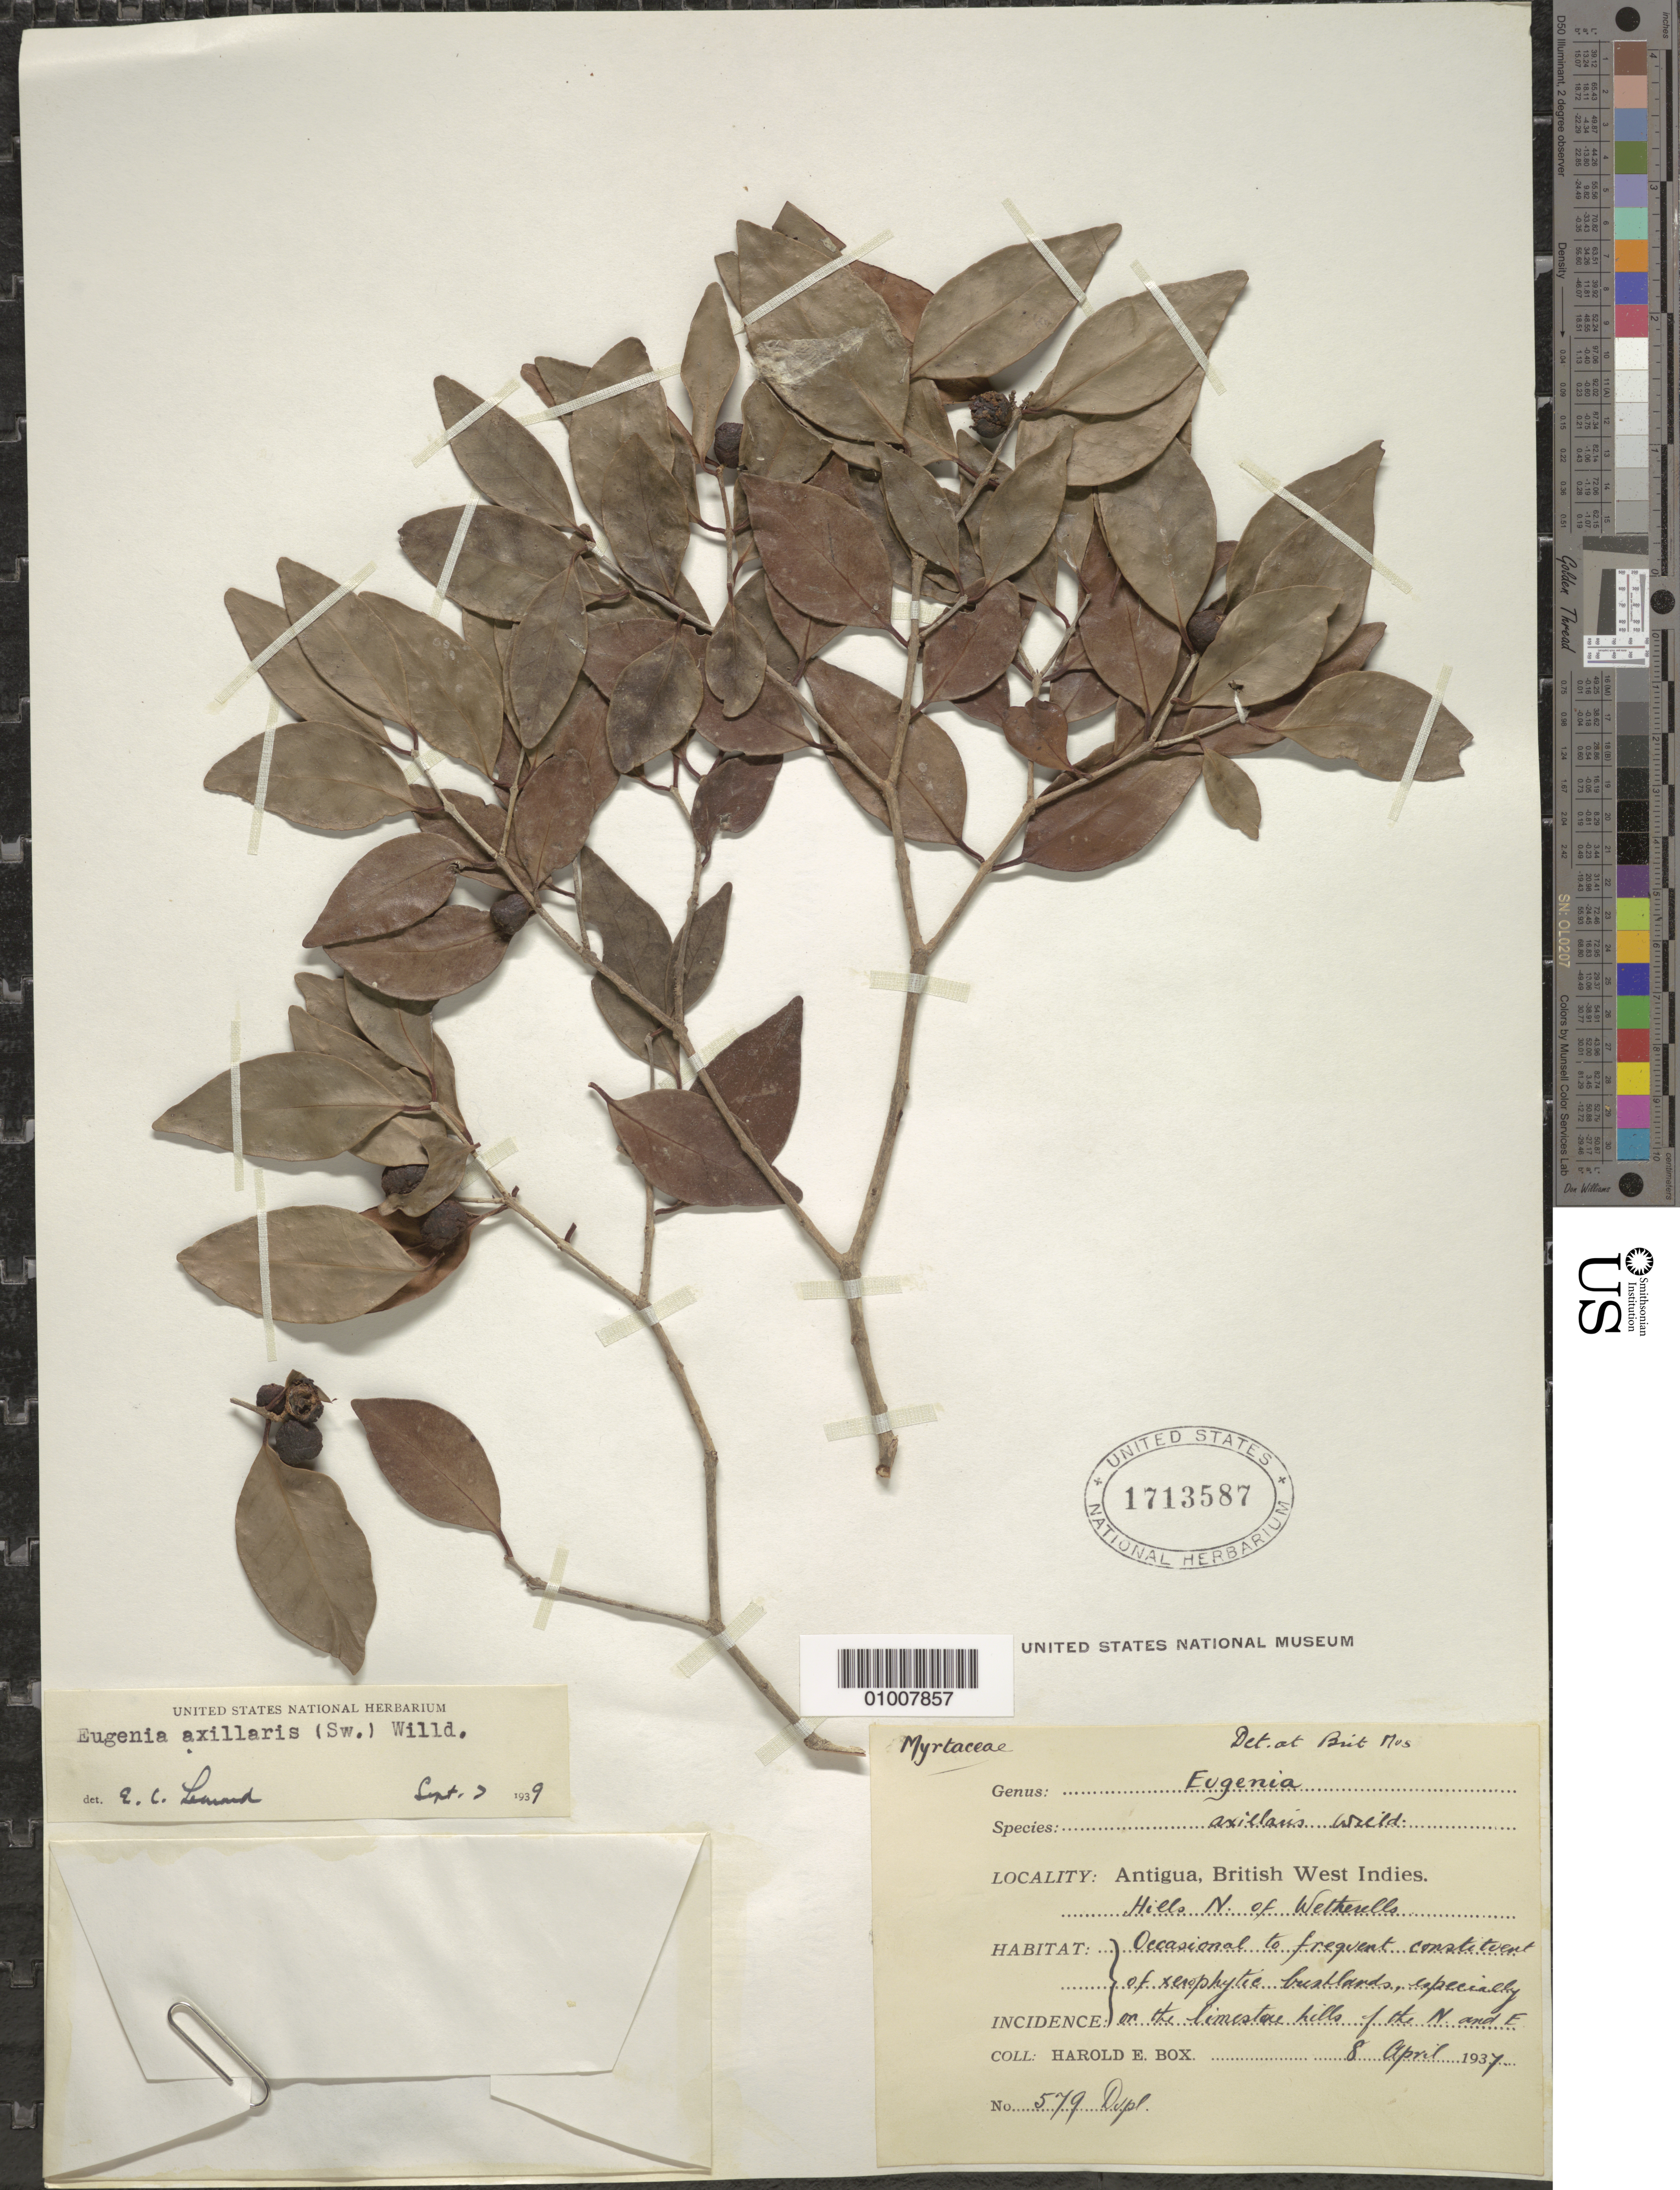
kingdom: Plantae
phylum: Tracheophyta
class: Magnoliopsida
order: Myrtales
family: Myrtaceae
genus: Eugenia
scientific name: Eugenia axillaris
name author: (Sw.) Willd.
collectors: H. E. Box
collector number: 579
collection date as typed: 08 Apr 1937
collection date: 1937-04-08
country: Antigua and Barbuda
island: Antigua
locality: Hills north of Wetherells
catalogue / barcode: US 1713587